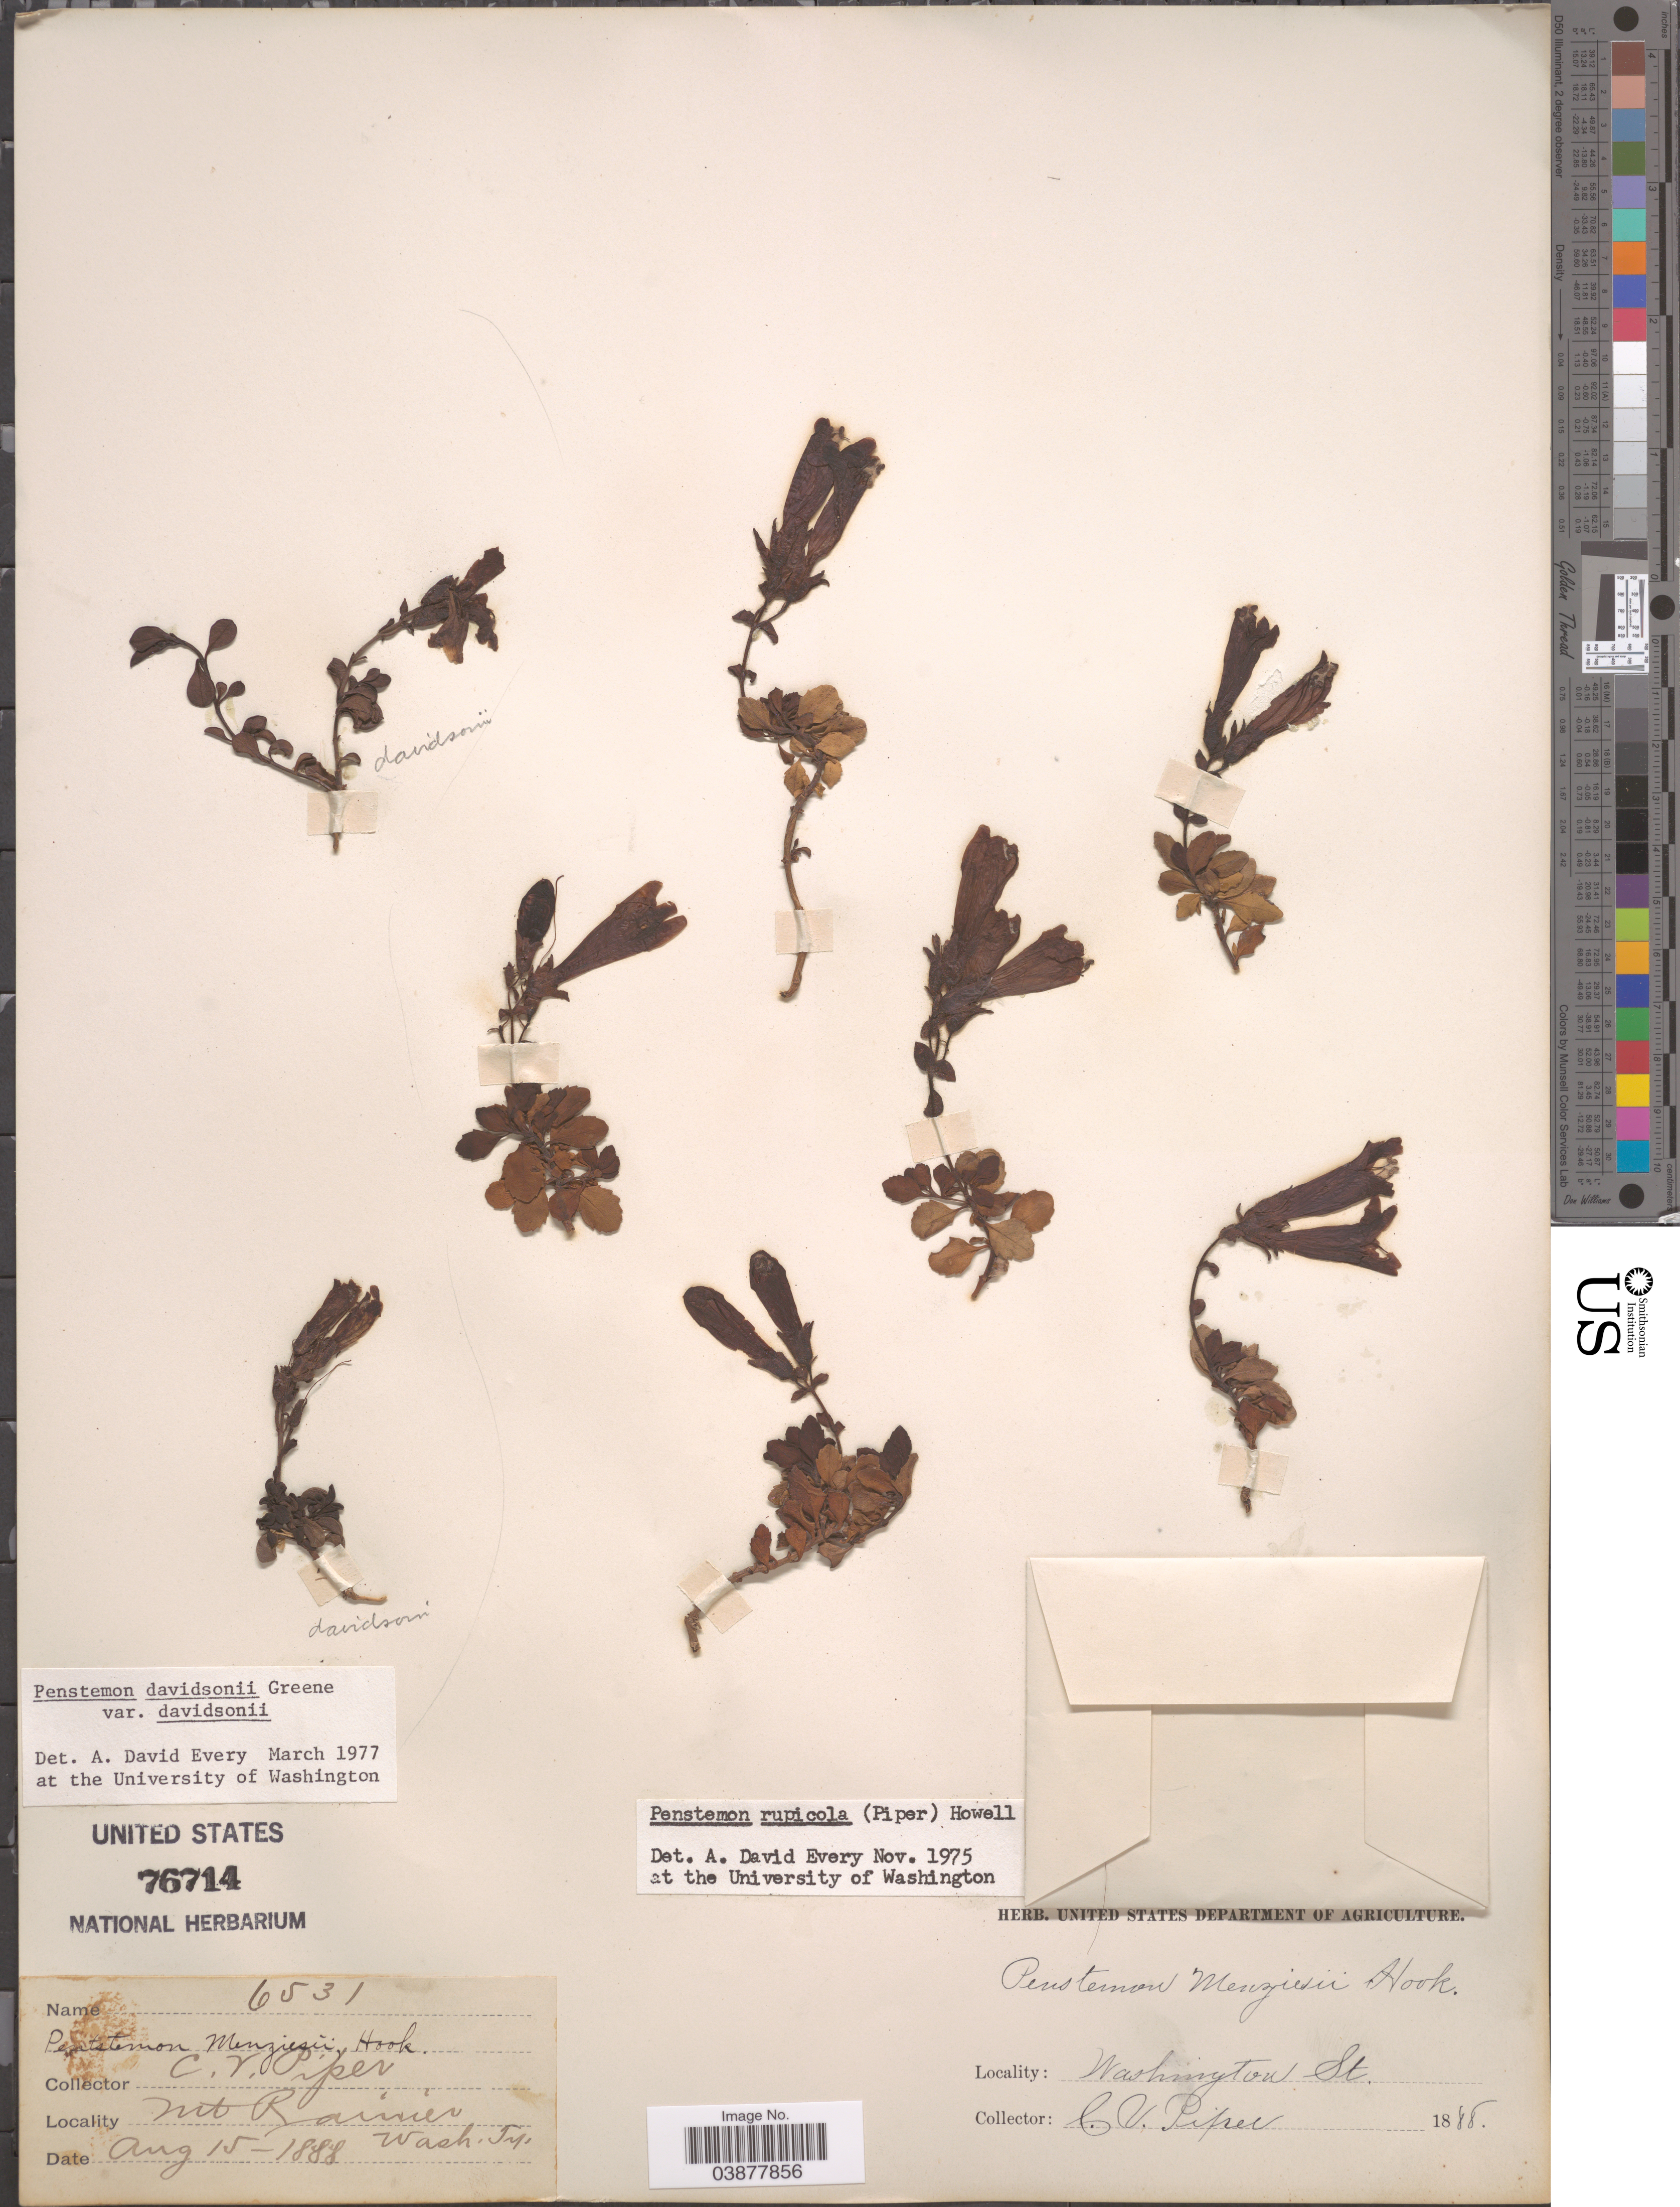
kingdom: Plantae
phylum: Tracheophyta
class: Magnoliopsida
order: Lamiales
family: Plantaginaceae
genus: Penstemon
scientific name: Penstemon rupicola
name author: (Piper) Howell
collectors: C. V. Piper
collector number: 6531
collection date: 1888-08-15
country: United States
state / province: Washington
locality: Mt. Rainier. Washington Ty. Washington St.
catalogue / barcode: US 76714